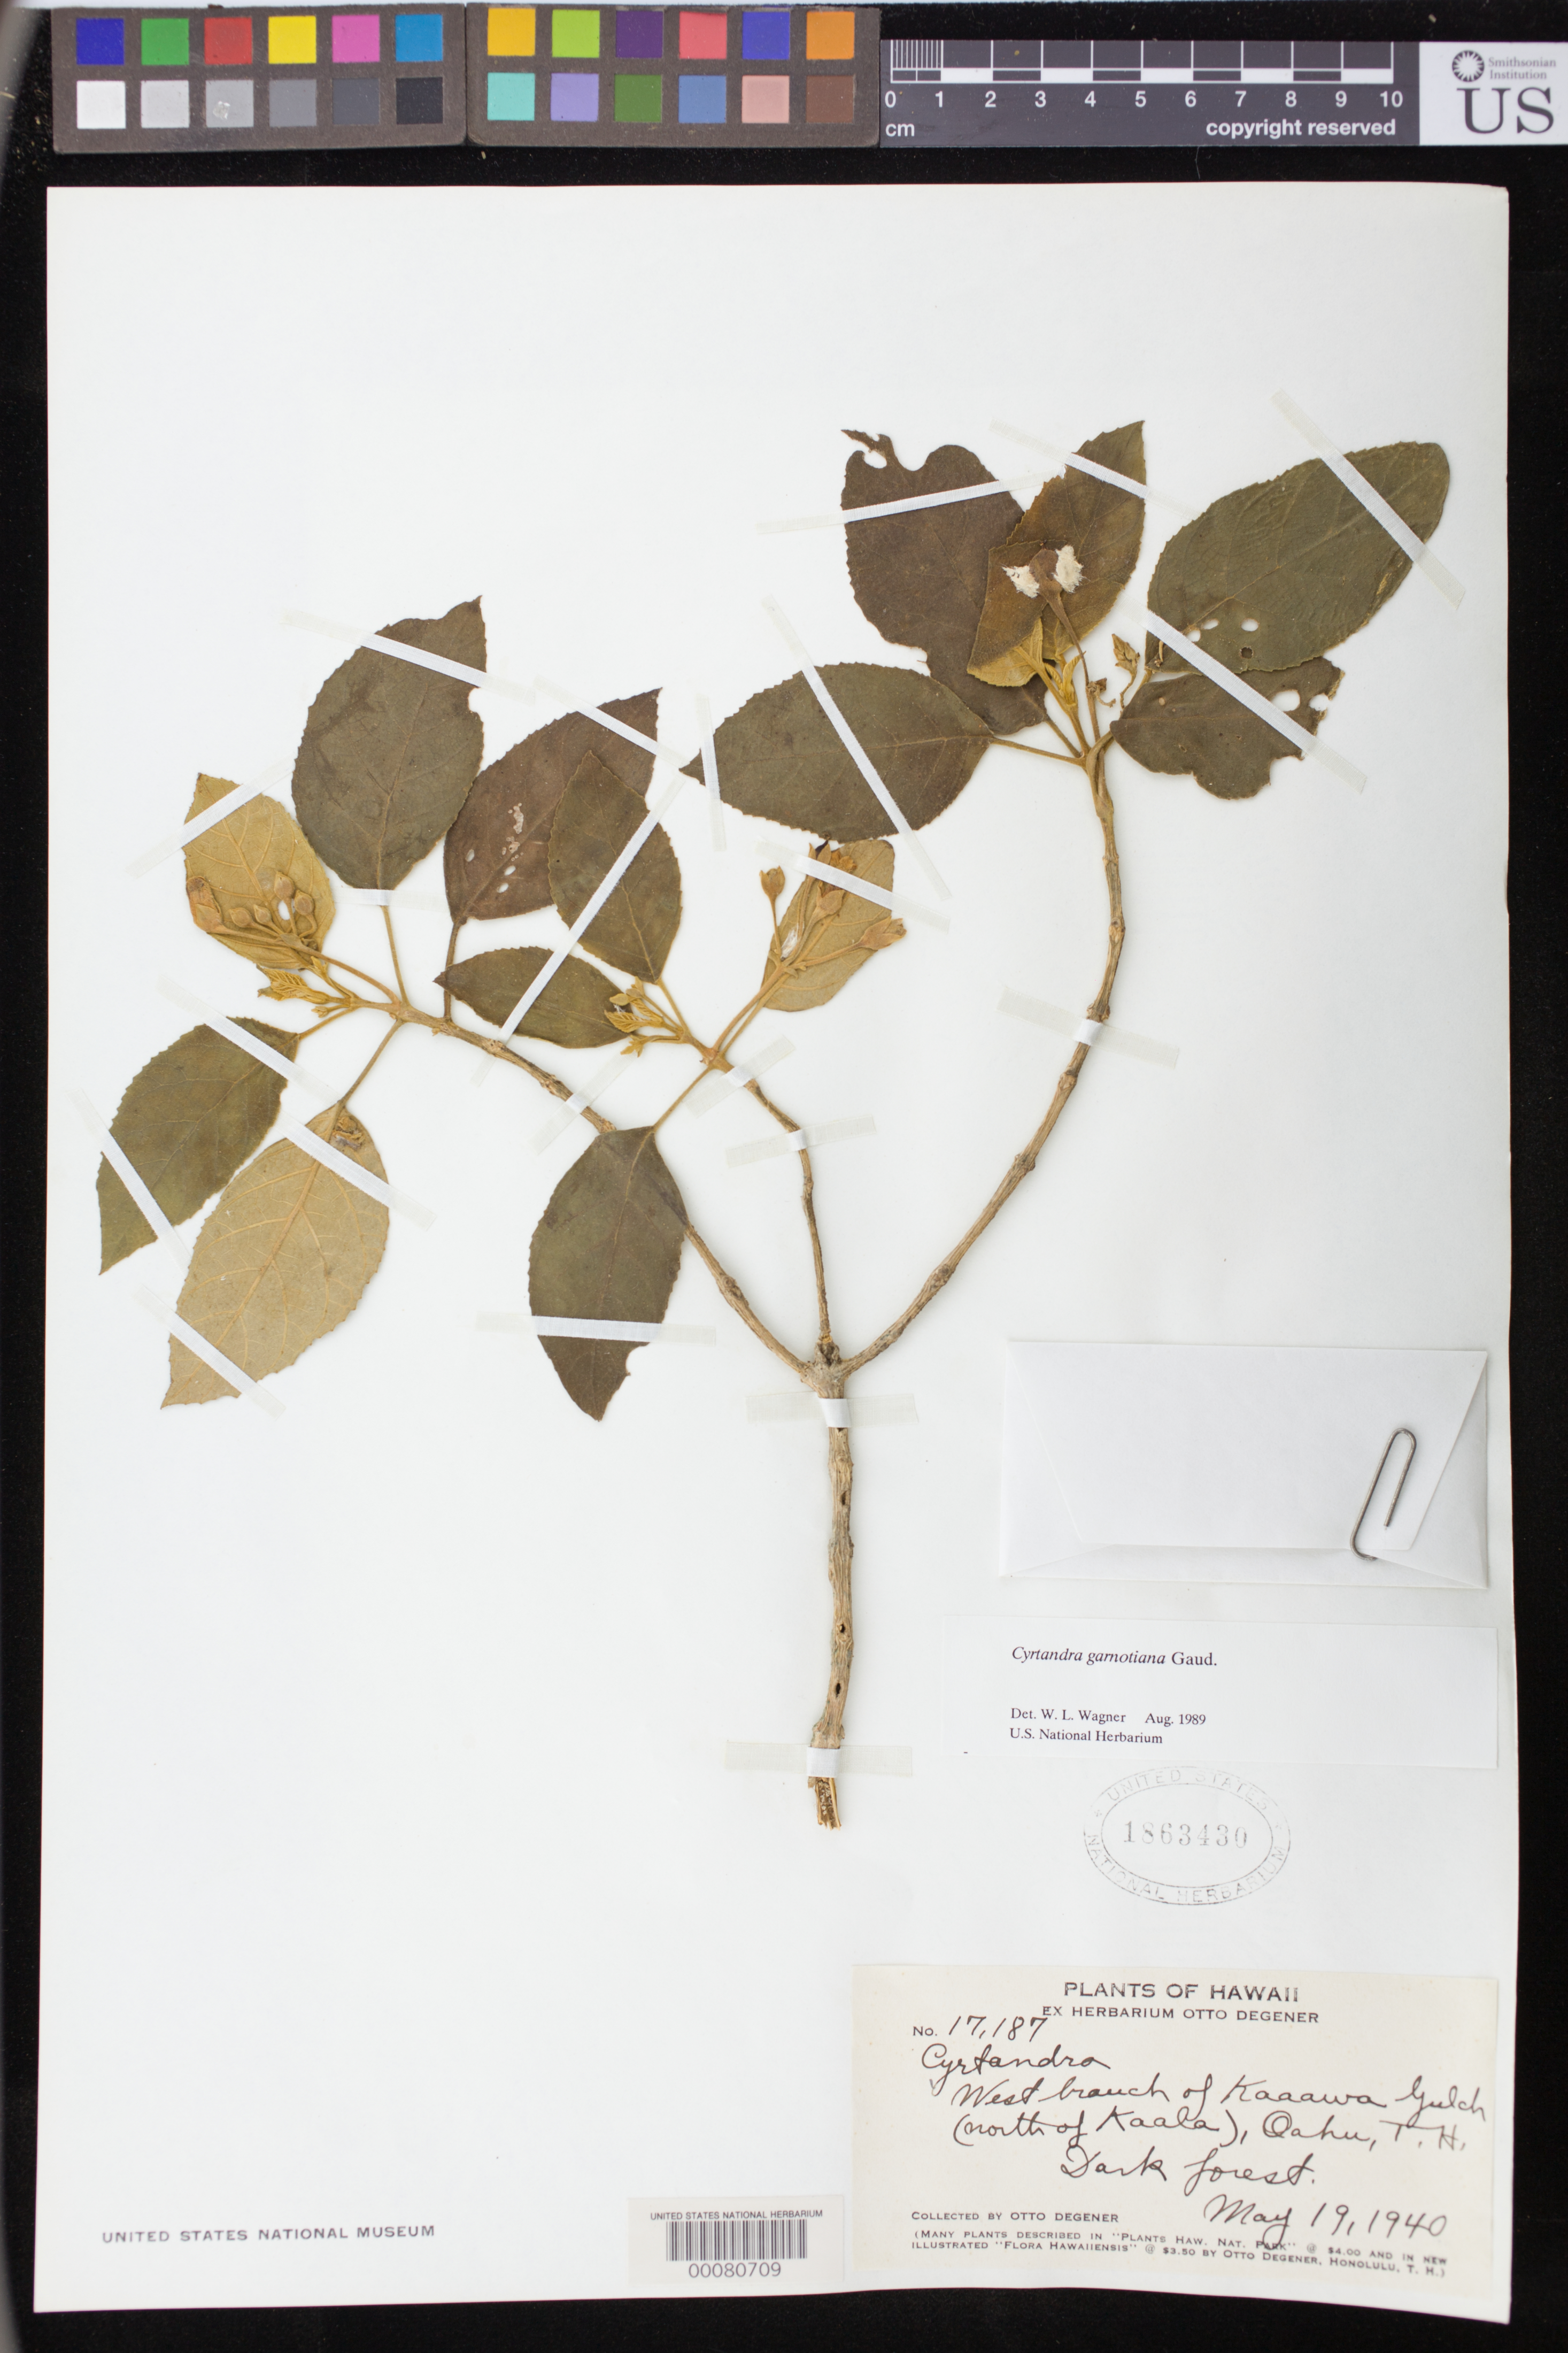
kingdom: Plantae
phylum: Tracheophyta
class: Magnoliopsida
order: Lamiales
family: Gesneriaceae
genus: Cyrtandra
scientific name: Cyrtandra garnotiana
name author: Gaudich.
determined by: Wagner, W. L., (BOT), Smithsonian Institution - National Museum of Natural History (UNITED STATES)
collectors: O. Degener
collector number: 17187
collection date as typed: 19 May 1940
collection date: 1940-05-19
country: United States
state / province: Hawaii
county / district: Honolulu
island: Oahu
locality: West branch of Kaaawa gulch (N of Kaala)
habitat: Dark forest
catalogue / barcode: US 1863430